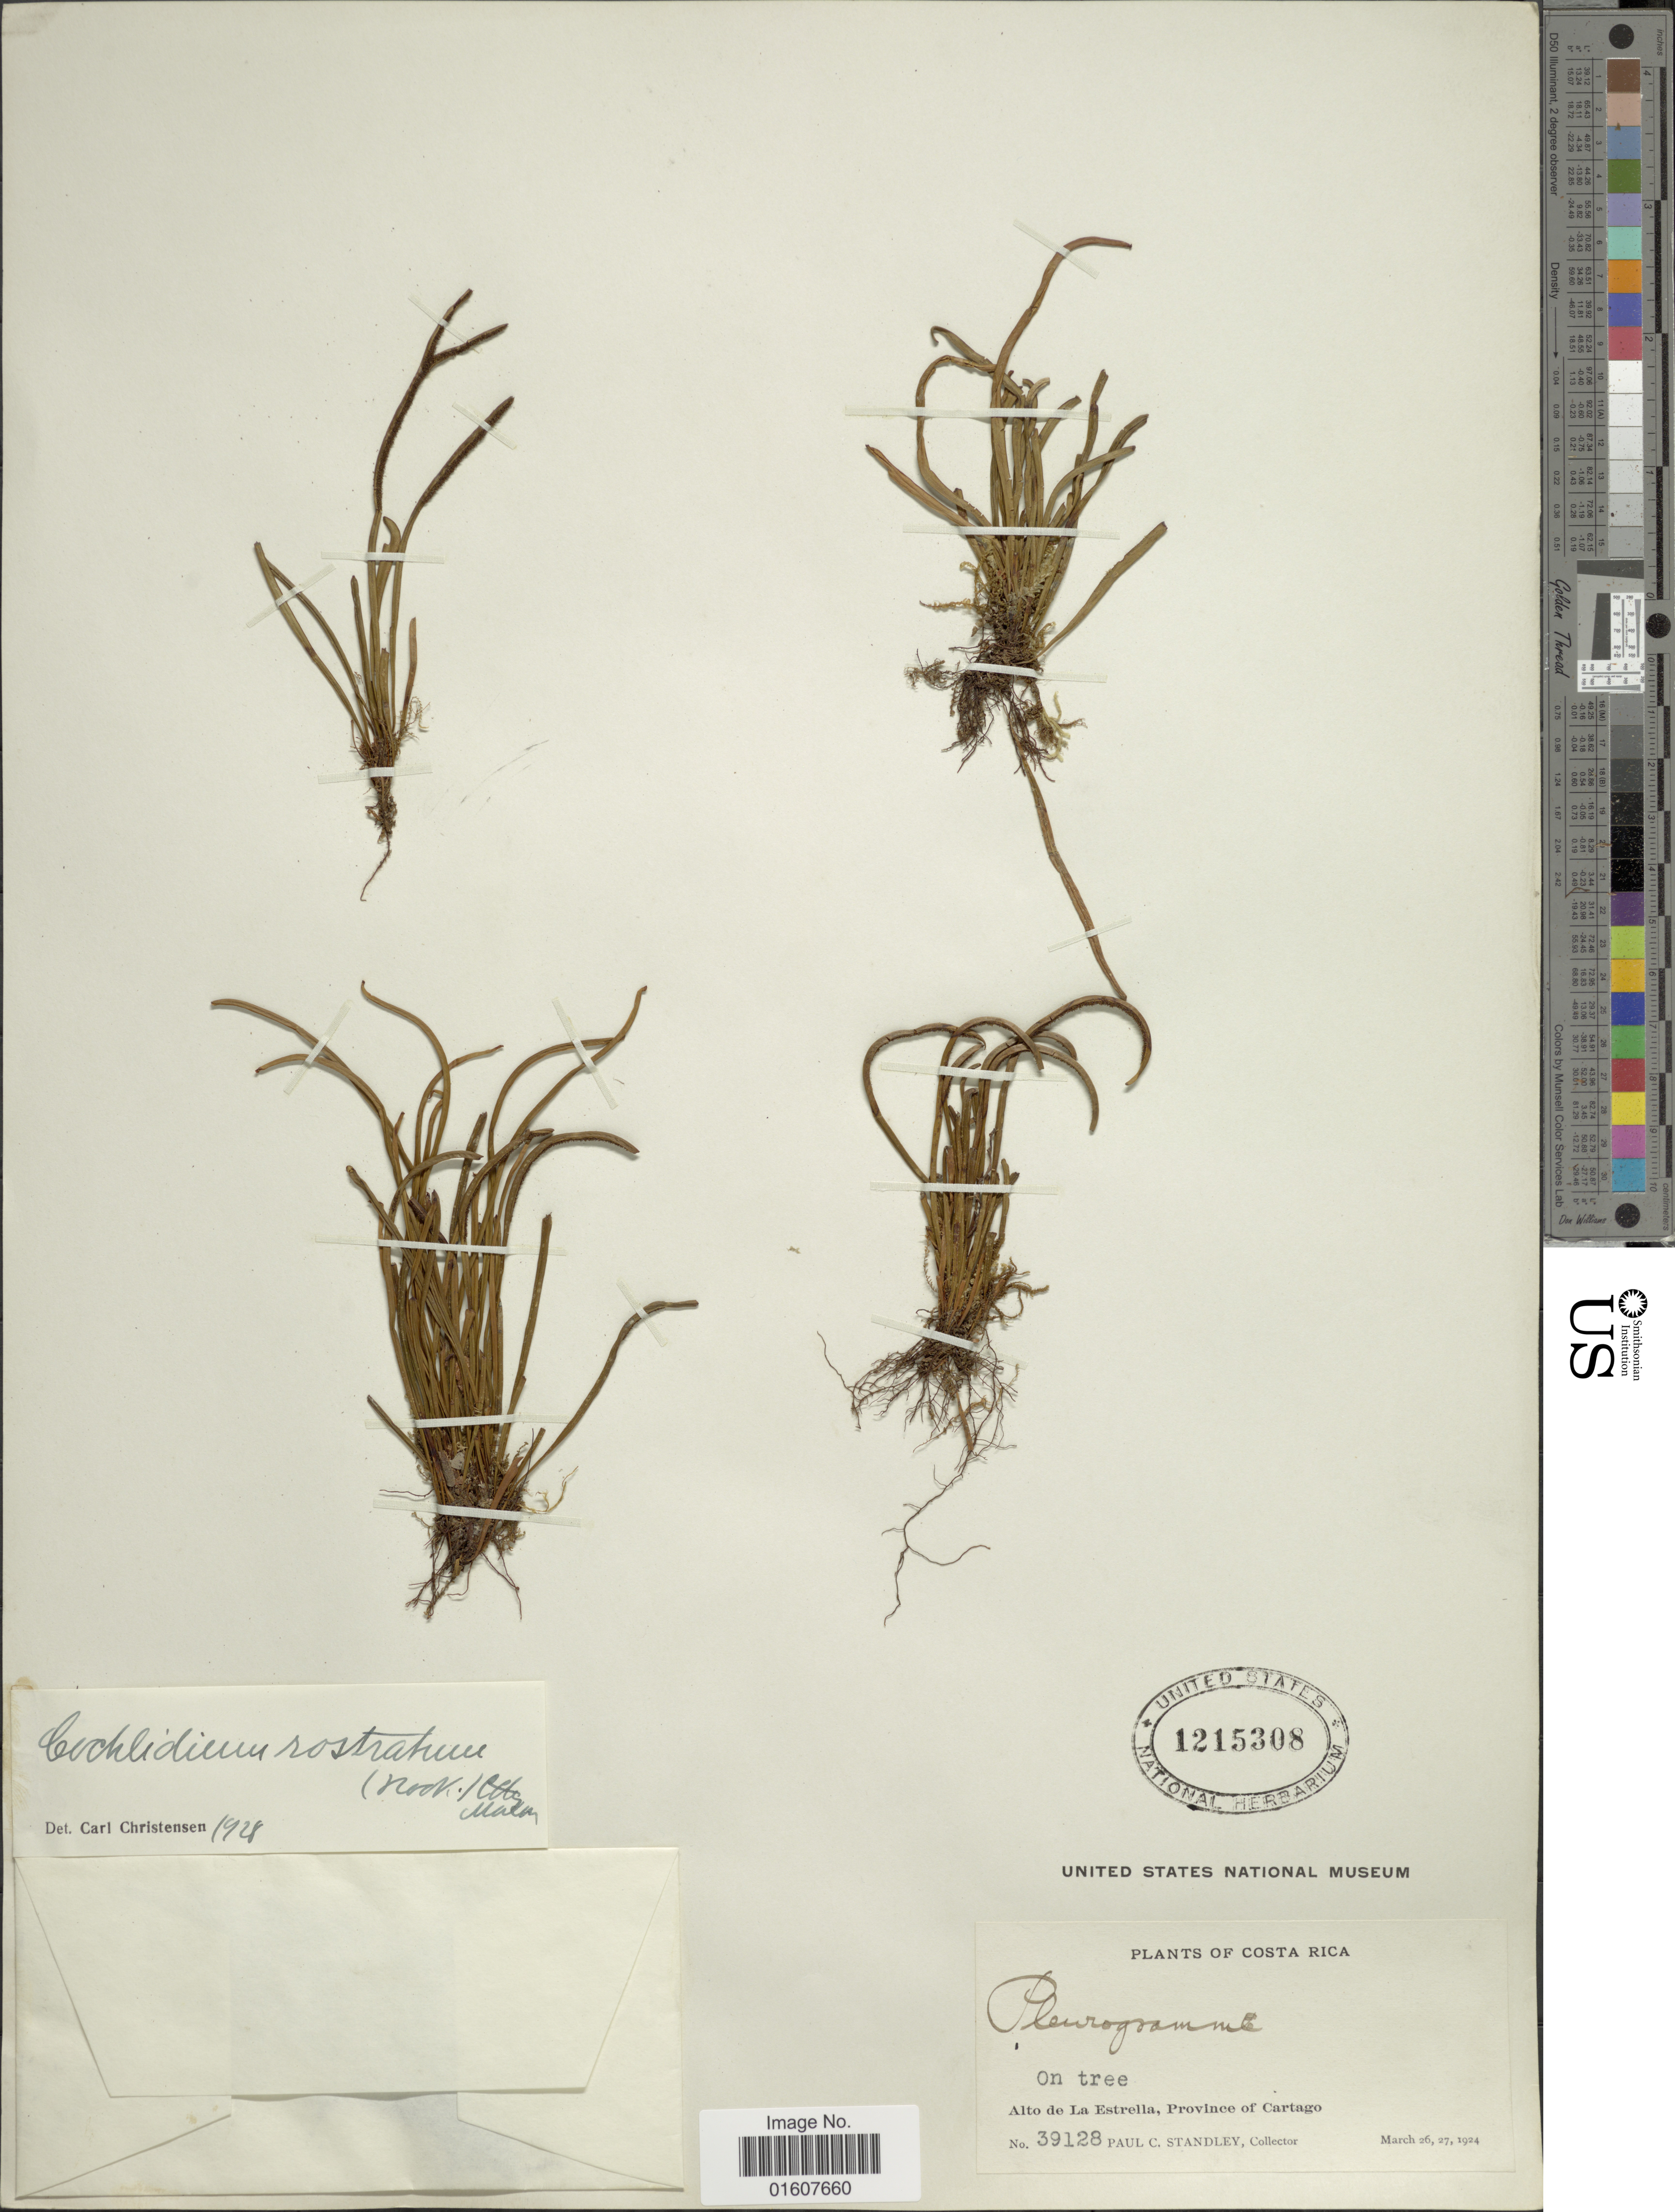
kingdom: Plantae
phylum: Tracheophyta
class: Polypodiopsida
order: Polypodiales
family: Polypodiaceae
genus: Cochlidium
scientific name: Cochlidium rostratum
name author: (Hook.) Maxon ex C. Chr.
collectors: P. C. Standley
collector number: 39128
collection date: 1924-03-26/1924-03-27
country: Costa Rica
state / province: Cartago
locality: Alto de La Estrella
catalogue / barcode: US 1215308